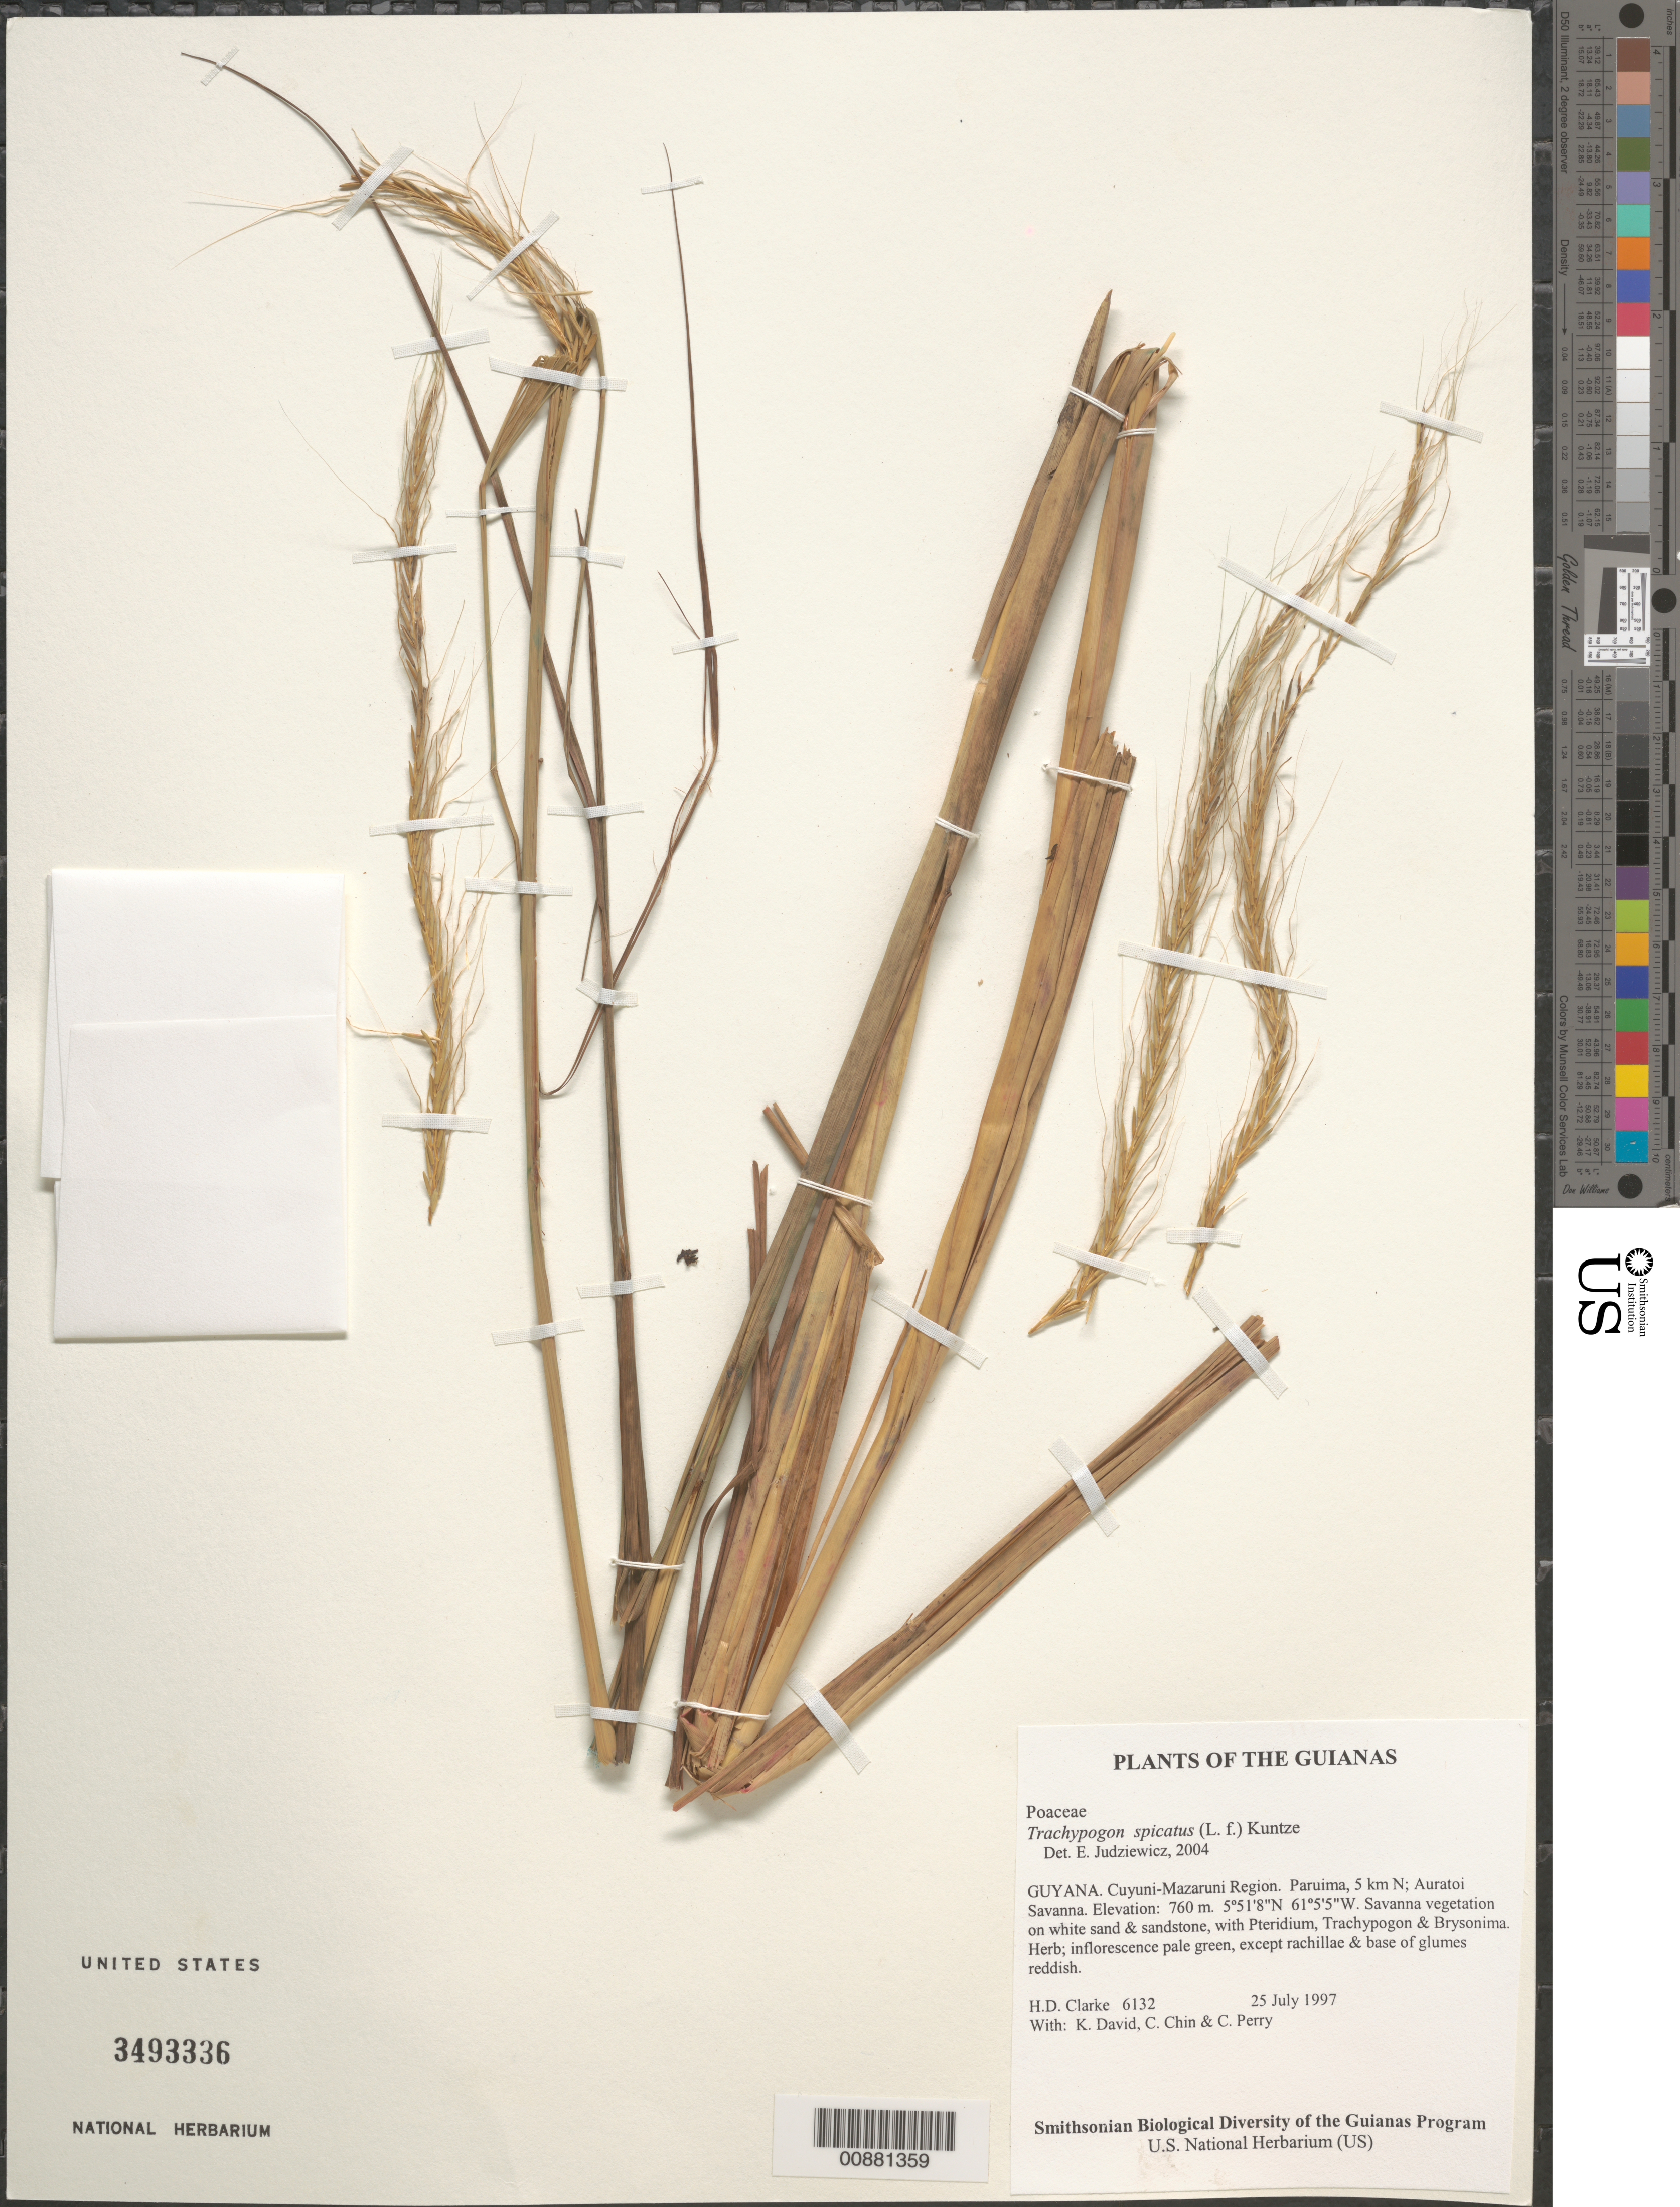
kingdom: Plantae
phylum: Tracheophyta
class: Liliopsida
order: Poales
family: Poaceae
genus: Trachypogon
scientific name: Trachypogon spicatus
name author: (L. f.) Kuntze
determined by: Judziewicz, E. J.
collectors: H. D. Clarke, K. David, C. Chin & C. Perry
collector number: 6132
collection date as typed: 25 July 1997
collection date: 1997-07-25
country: Guyana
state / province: Cuyuni-Mazaruni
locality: Paruima, 5 km N; Auratoi Savanna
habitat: Savanna vegetation on white sand & sandstone, with Pteridium, Trachypogon & Brysonima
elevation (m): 760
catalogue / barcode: US 3493336